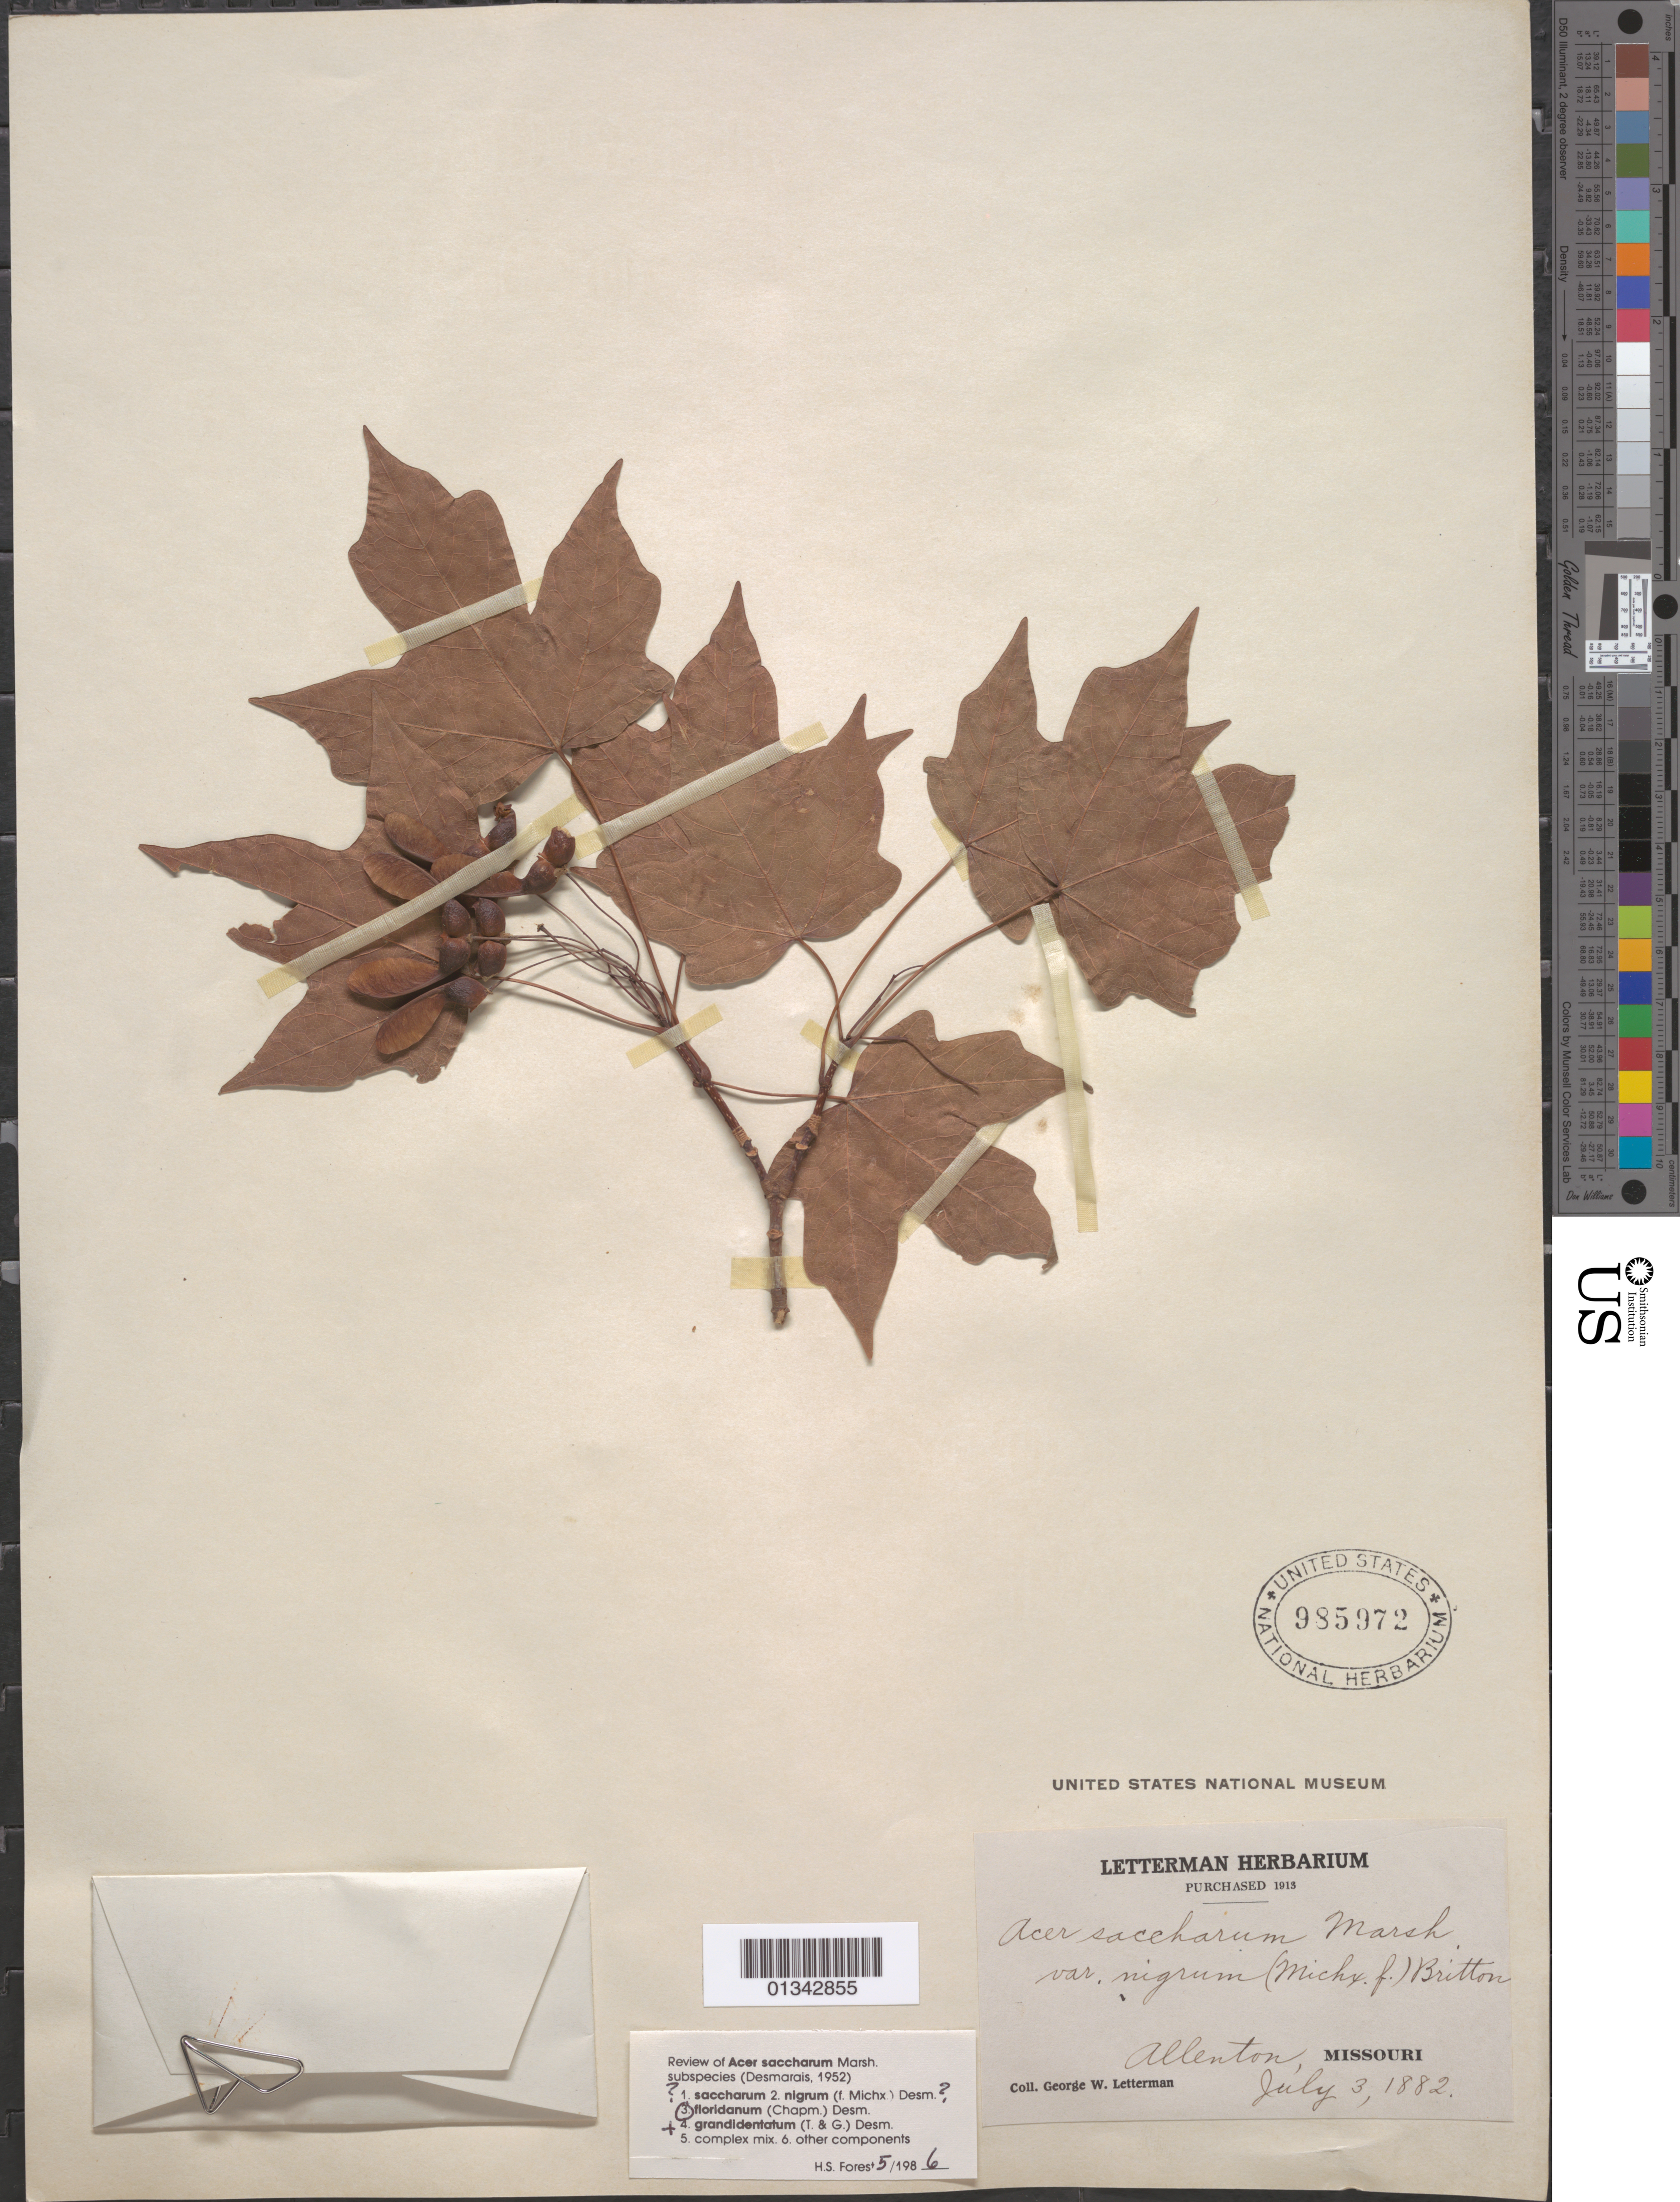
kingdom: Plantae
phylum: Tracheophyta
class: Magnoliopsida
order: Sapindales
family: Sapindaceae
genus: Acer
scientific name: Acer saccharum subsp. floridanum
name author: (Chapm.) Desmarais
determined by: Forest, H. S.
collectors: G. W. Letterman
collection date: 1882-07-03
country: United States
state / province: Missouri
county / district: St. Louis County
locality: Allentown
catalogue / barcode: US 985972